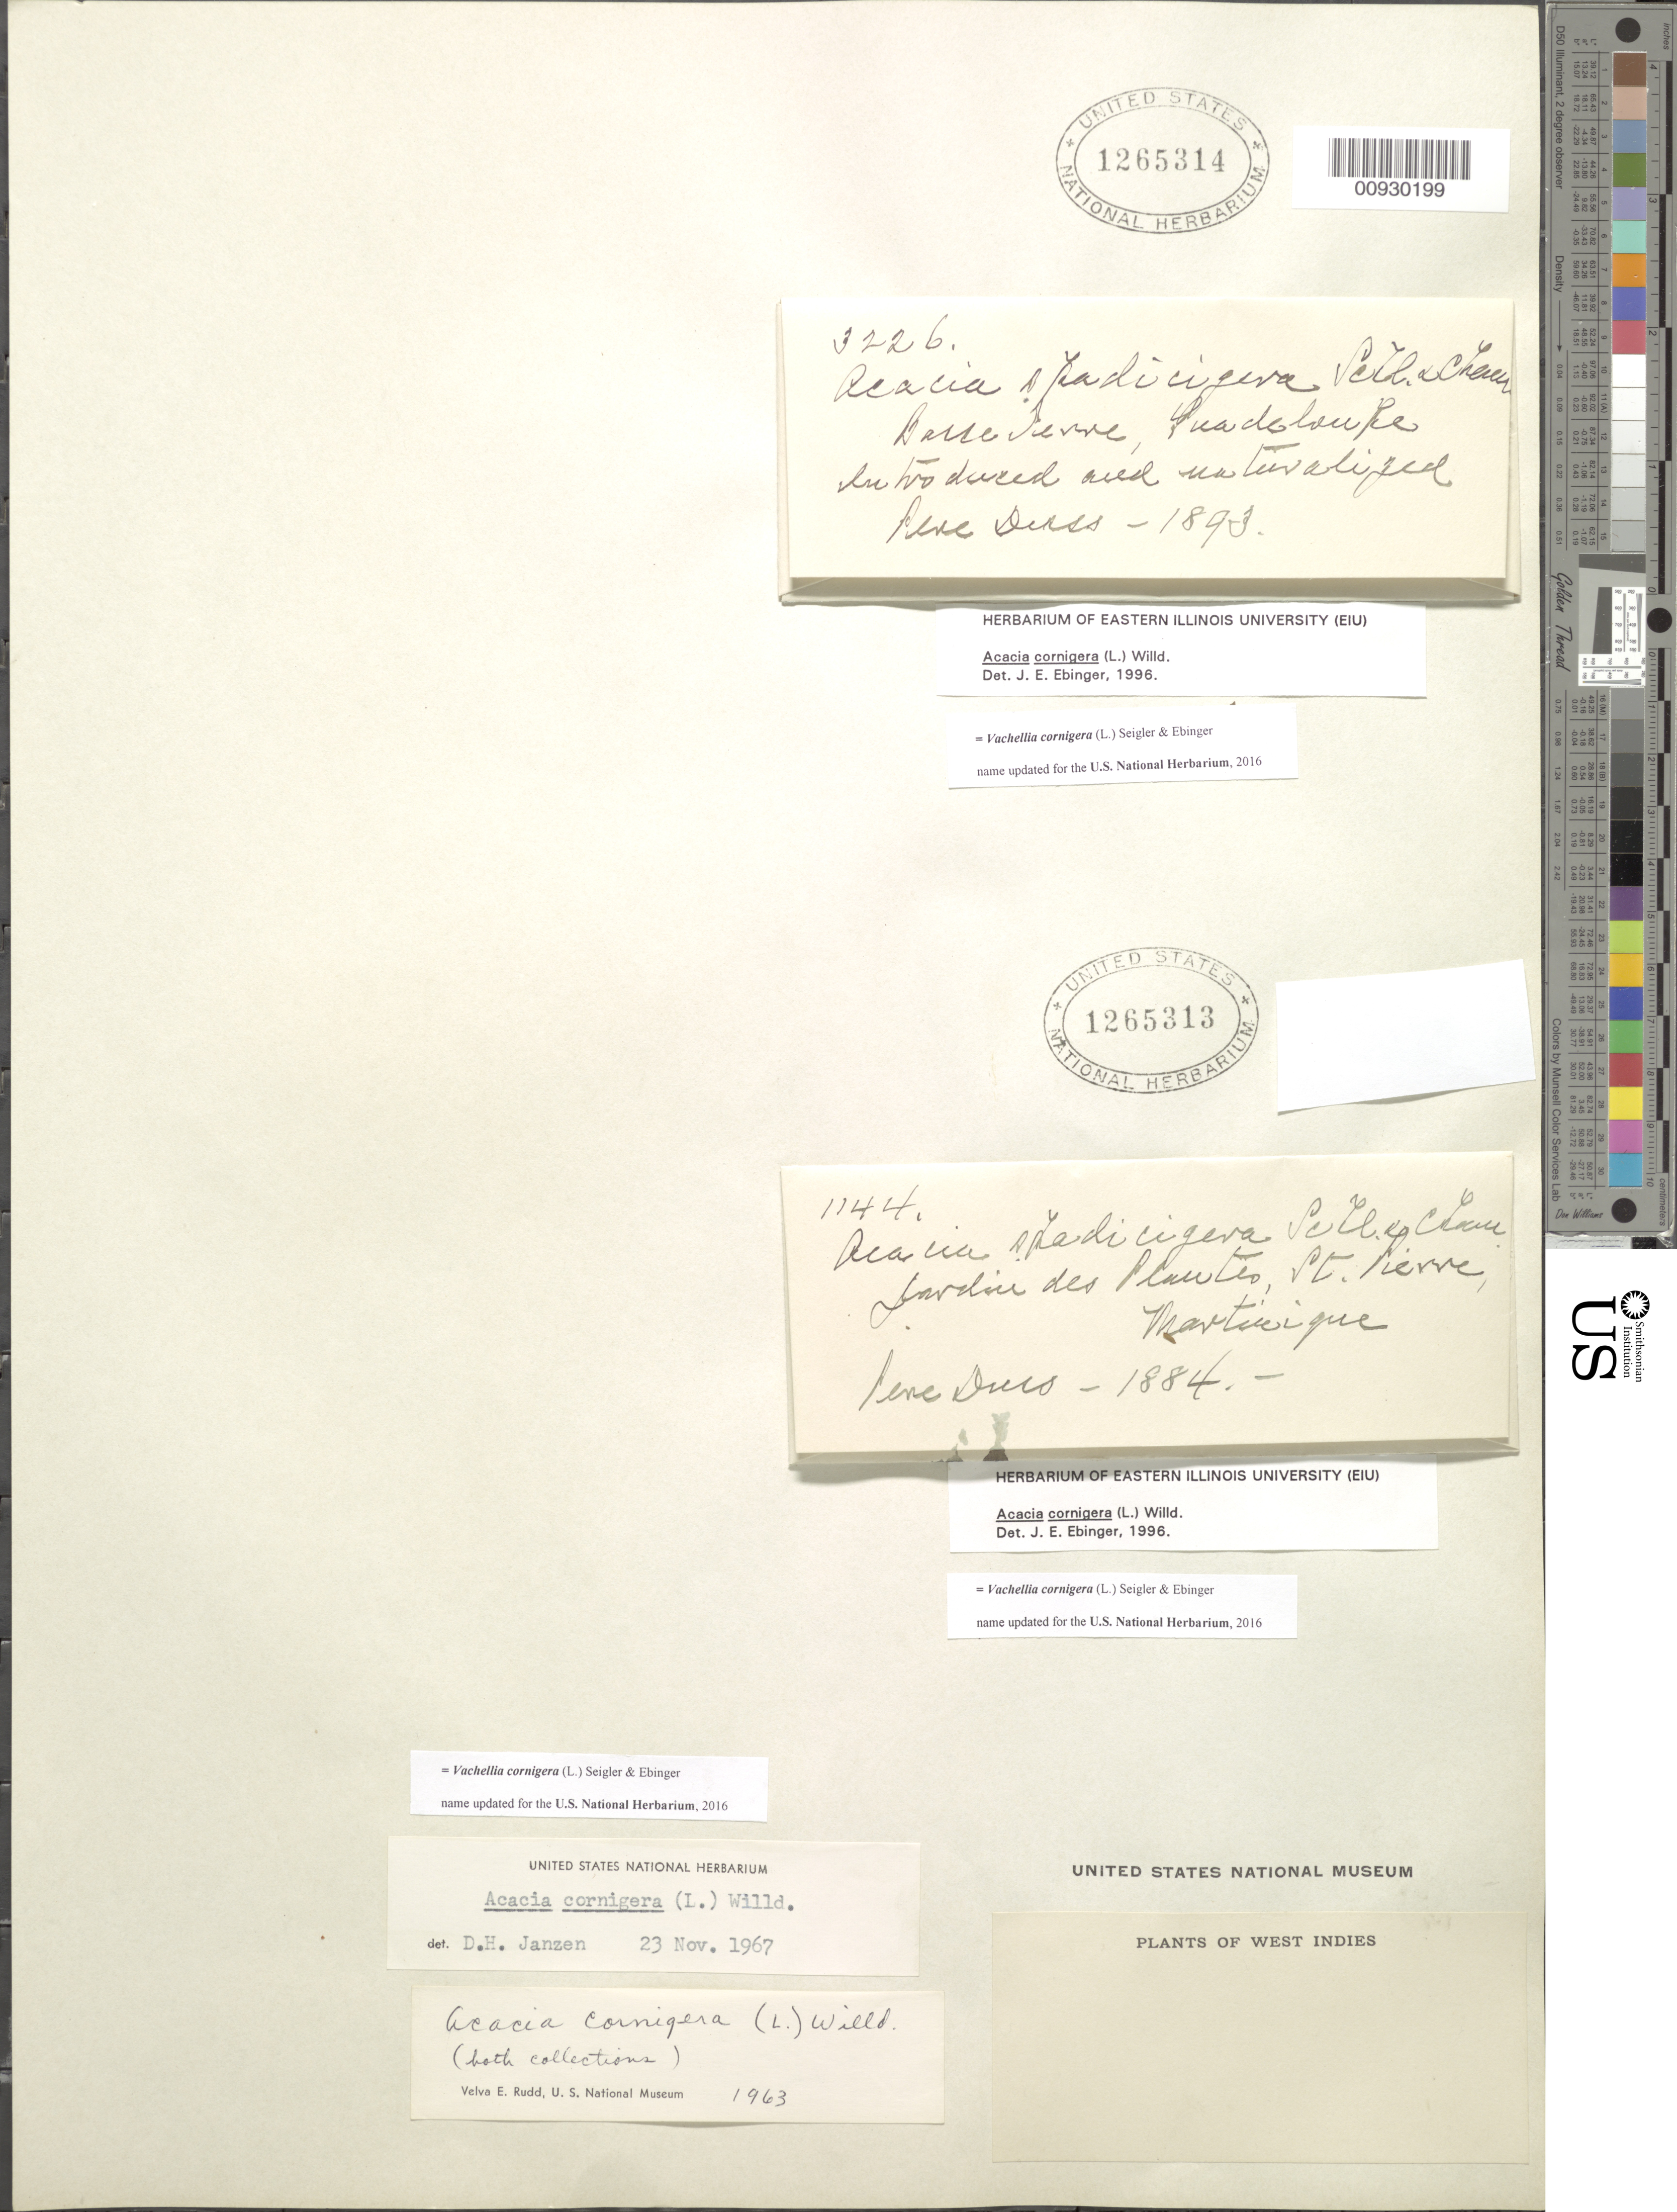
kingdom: Plantae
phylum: Tracheophyta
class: Magnoliopsida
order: Fabales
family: Fabaceae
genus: Vachellia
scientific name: Vachellia cornigera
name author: (L.) Seigler & Ebinger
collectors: Père Duss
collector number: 3226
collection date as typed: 1893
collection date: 1893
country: Martinique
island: Martinique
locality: Basse Sierre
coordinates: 0 N, 0 E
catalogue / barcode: US 1265314